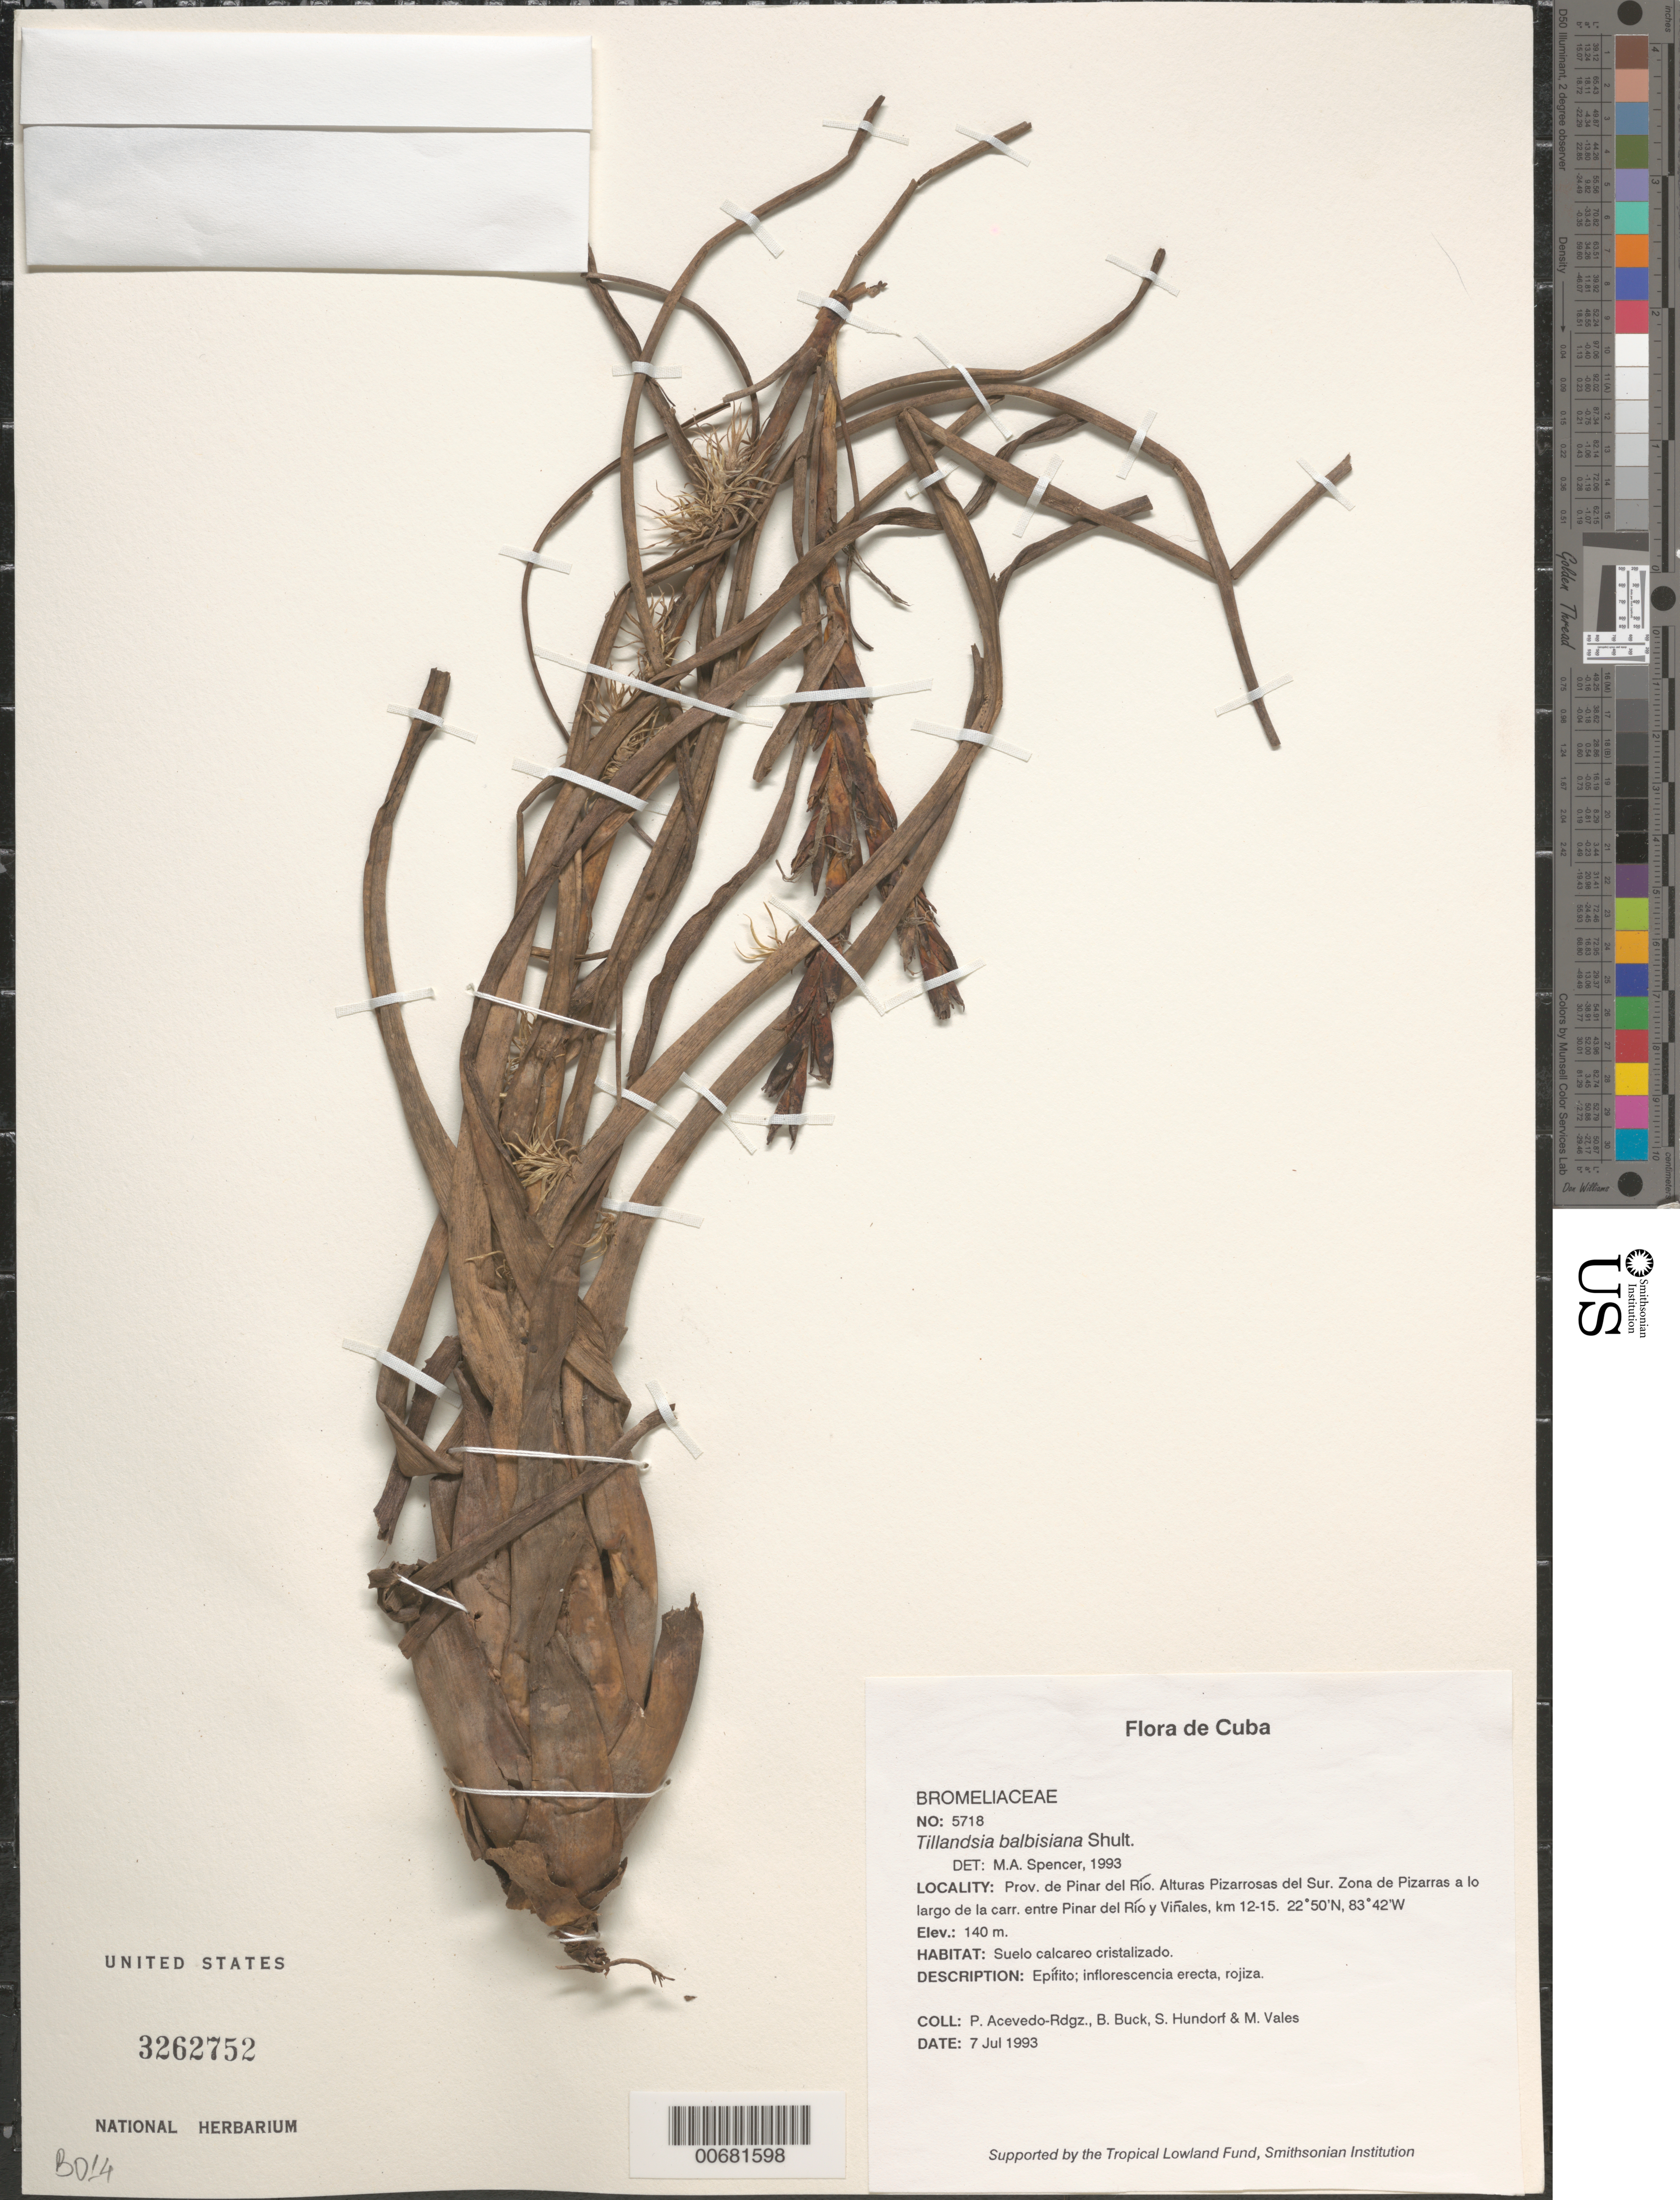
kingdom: Plantae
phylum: Tracheophyta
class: Liliopsida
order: Poales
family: Bromeliaceae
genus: Tillandsia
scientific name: Tillandsia balbisiana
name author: Schult. f.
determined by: Spencer, M. A.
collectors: P. Acevedo-Rodr., B. Buck, S. Hundorf & M. Vales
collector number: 5718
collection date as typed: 07 Jul 1993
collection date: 1993-07-07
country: Cuba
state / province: Pinar del Rio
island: Cuba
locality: Prov de Pinar del Río Alturas Pizarrosas del Sur Zona de Pizarras a lo largo de la carr entre Pinar del Río y Viñales, km 12-15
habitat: Suelo calcareo cristalizado.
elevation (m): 140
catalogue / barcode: US 3262752